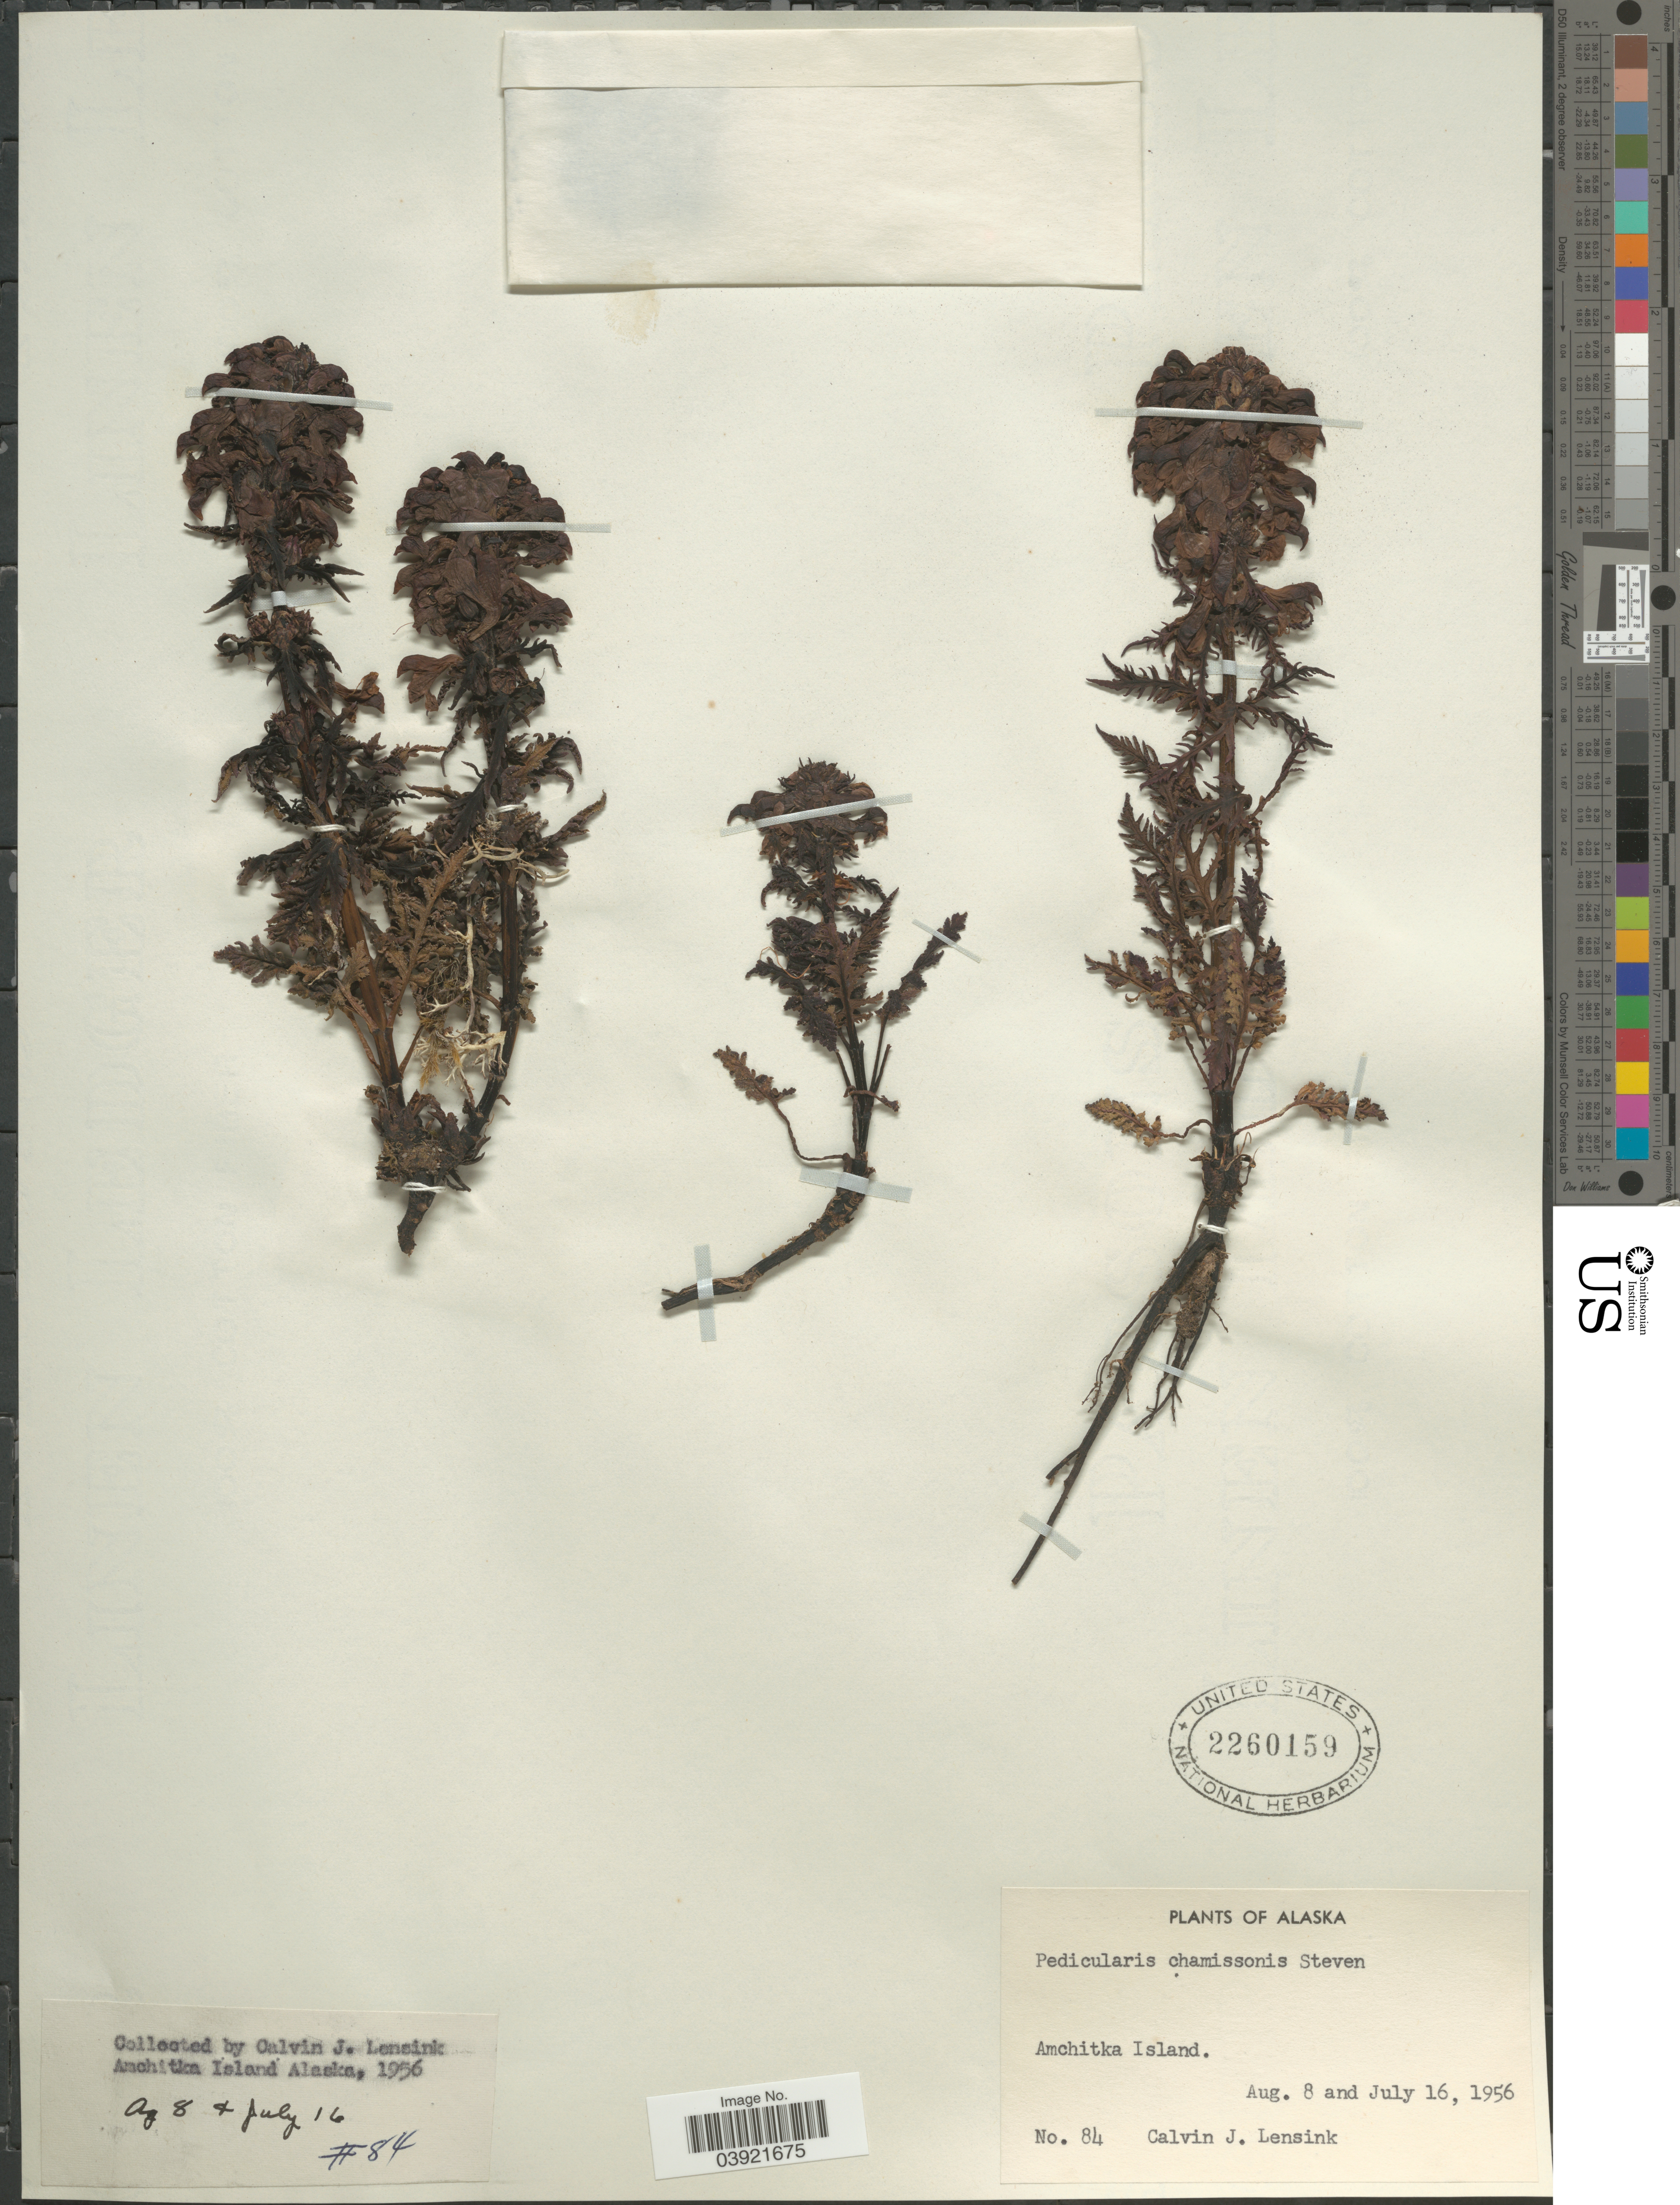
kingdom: Plantae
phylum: Tracheophyta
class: Magnoliopsida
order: Lamiales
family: Orobanchaceae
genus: Pedicularis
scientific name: Pedicularis chamissonis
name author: Steven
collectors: C. Lensink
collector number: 84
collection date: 1956-08-08/1956-08-16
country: United States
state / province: Alaska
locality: Amchitka Island.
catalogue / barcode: US 2260159